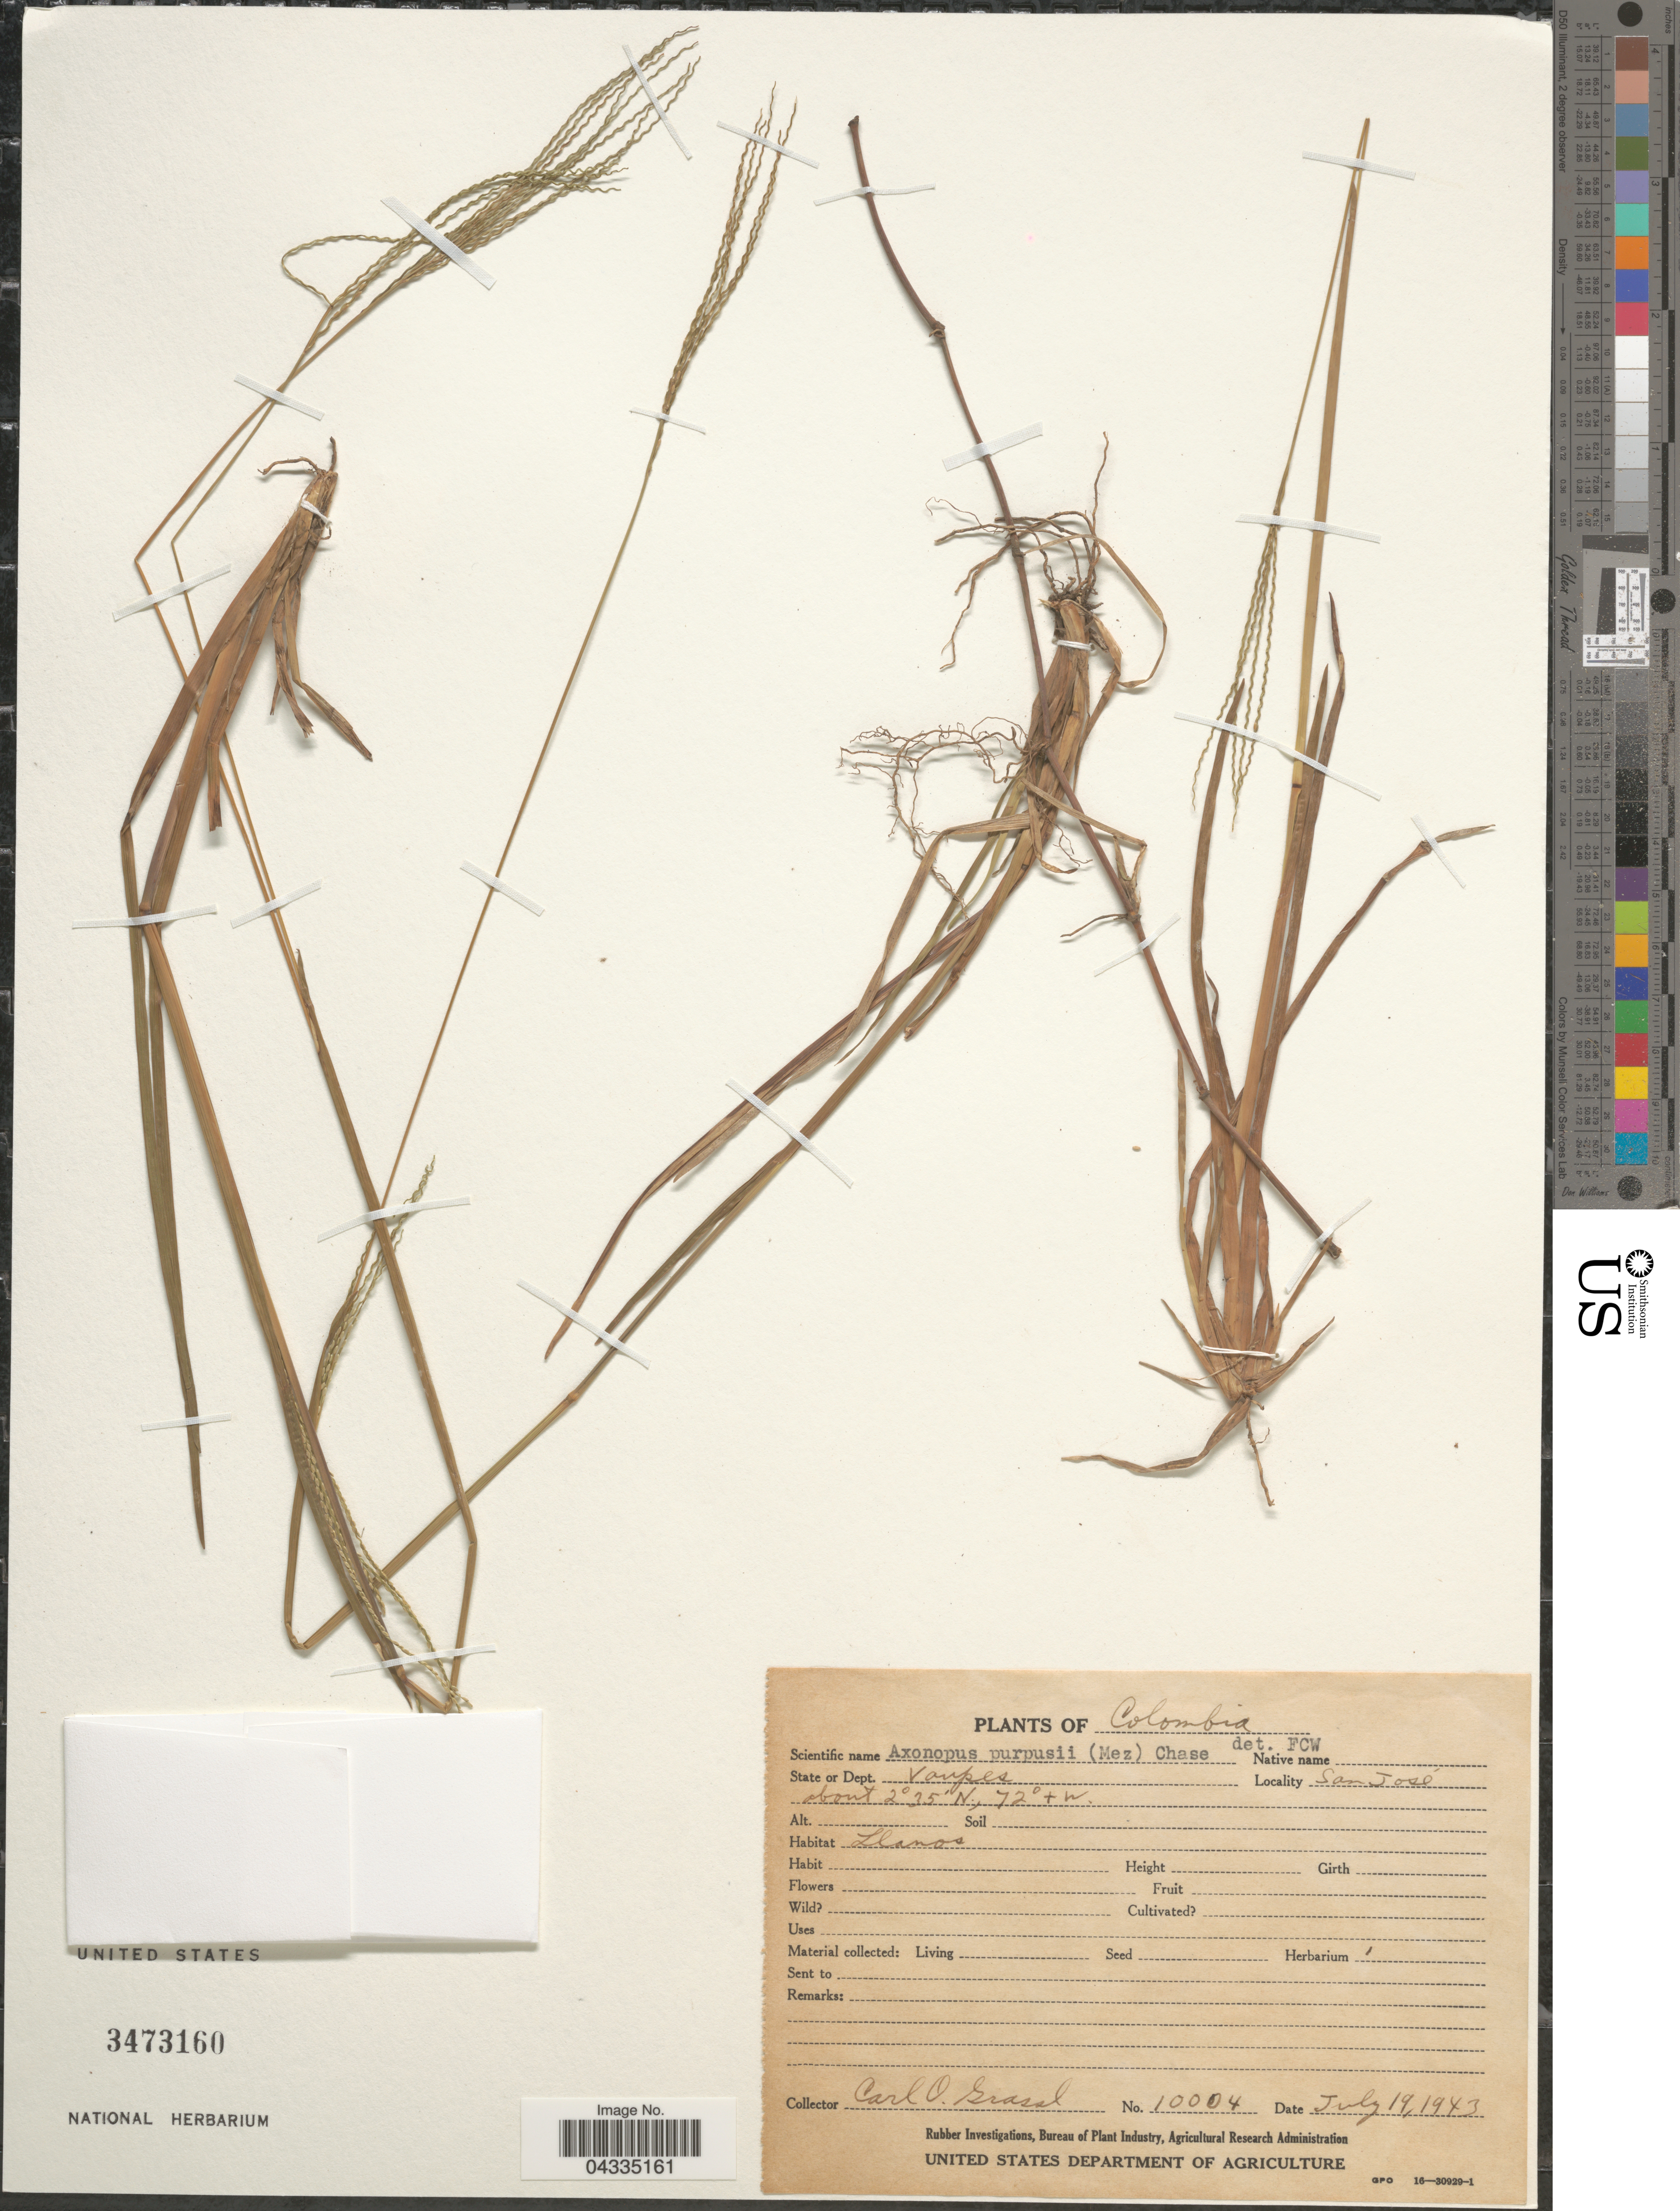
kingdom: Plantae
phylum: Tracheophyta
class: Liliopsida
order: Poales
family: Poaceae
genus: Axonopus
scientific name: Axonopus purpusii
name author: (Mez) Chase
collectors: C. Grassl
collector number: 10004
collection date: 1943-07-19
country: Colombia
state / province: Vaupés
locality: Dept. Vaupes. San José.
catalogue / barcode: US 3473160